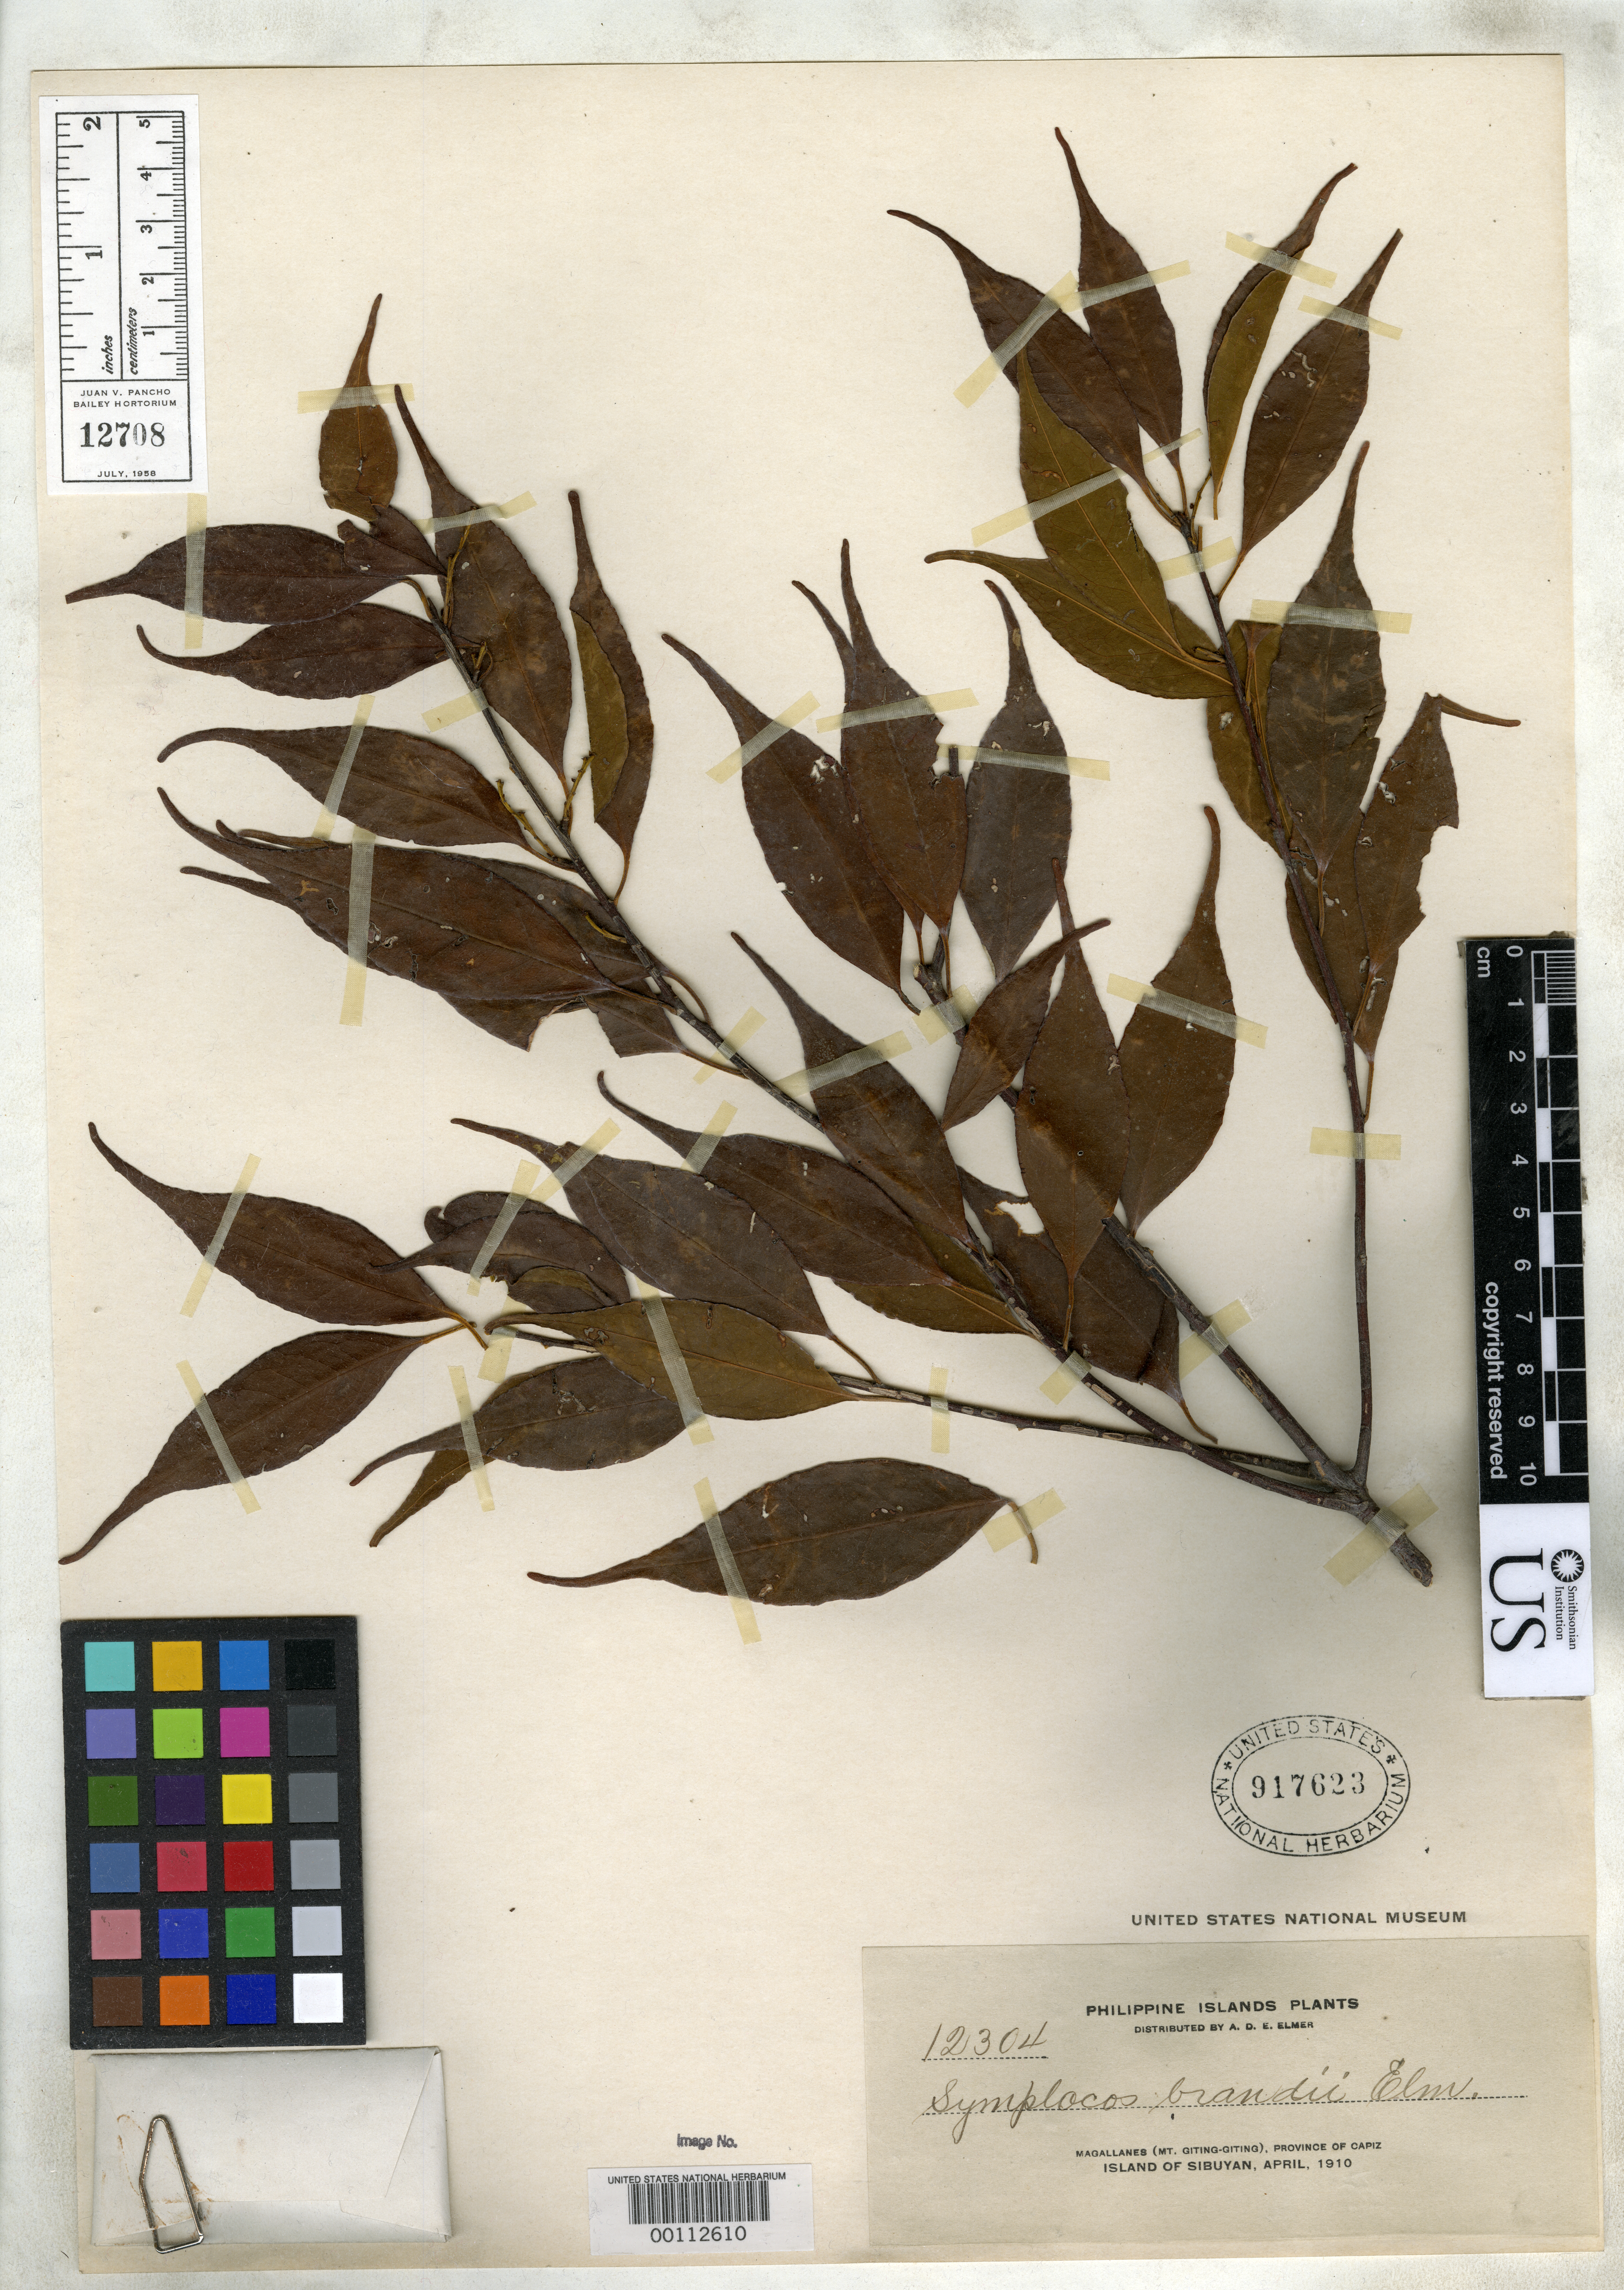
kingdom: Plantae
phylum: Tracheophyta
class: Magnoliopsida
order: Ericales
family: Symplocaceae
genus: Symplocos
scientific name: Symplocos brandii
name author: Elmer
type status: Isotype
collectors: A. D. E. Elmer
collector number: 12304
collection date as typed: Apr 1910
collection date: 1910-04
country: Philippines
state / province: Mimaropa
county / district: Romblon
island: Sibuyan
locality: Magellanes (Mount Giting-Giting); alt. 1250 ft.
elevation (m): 381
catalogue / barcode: US 917623